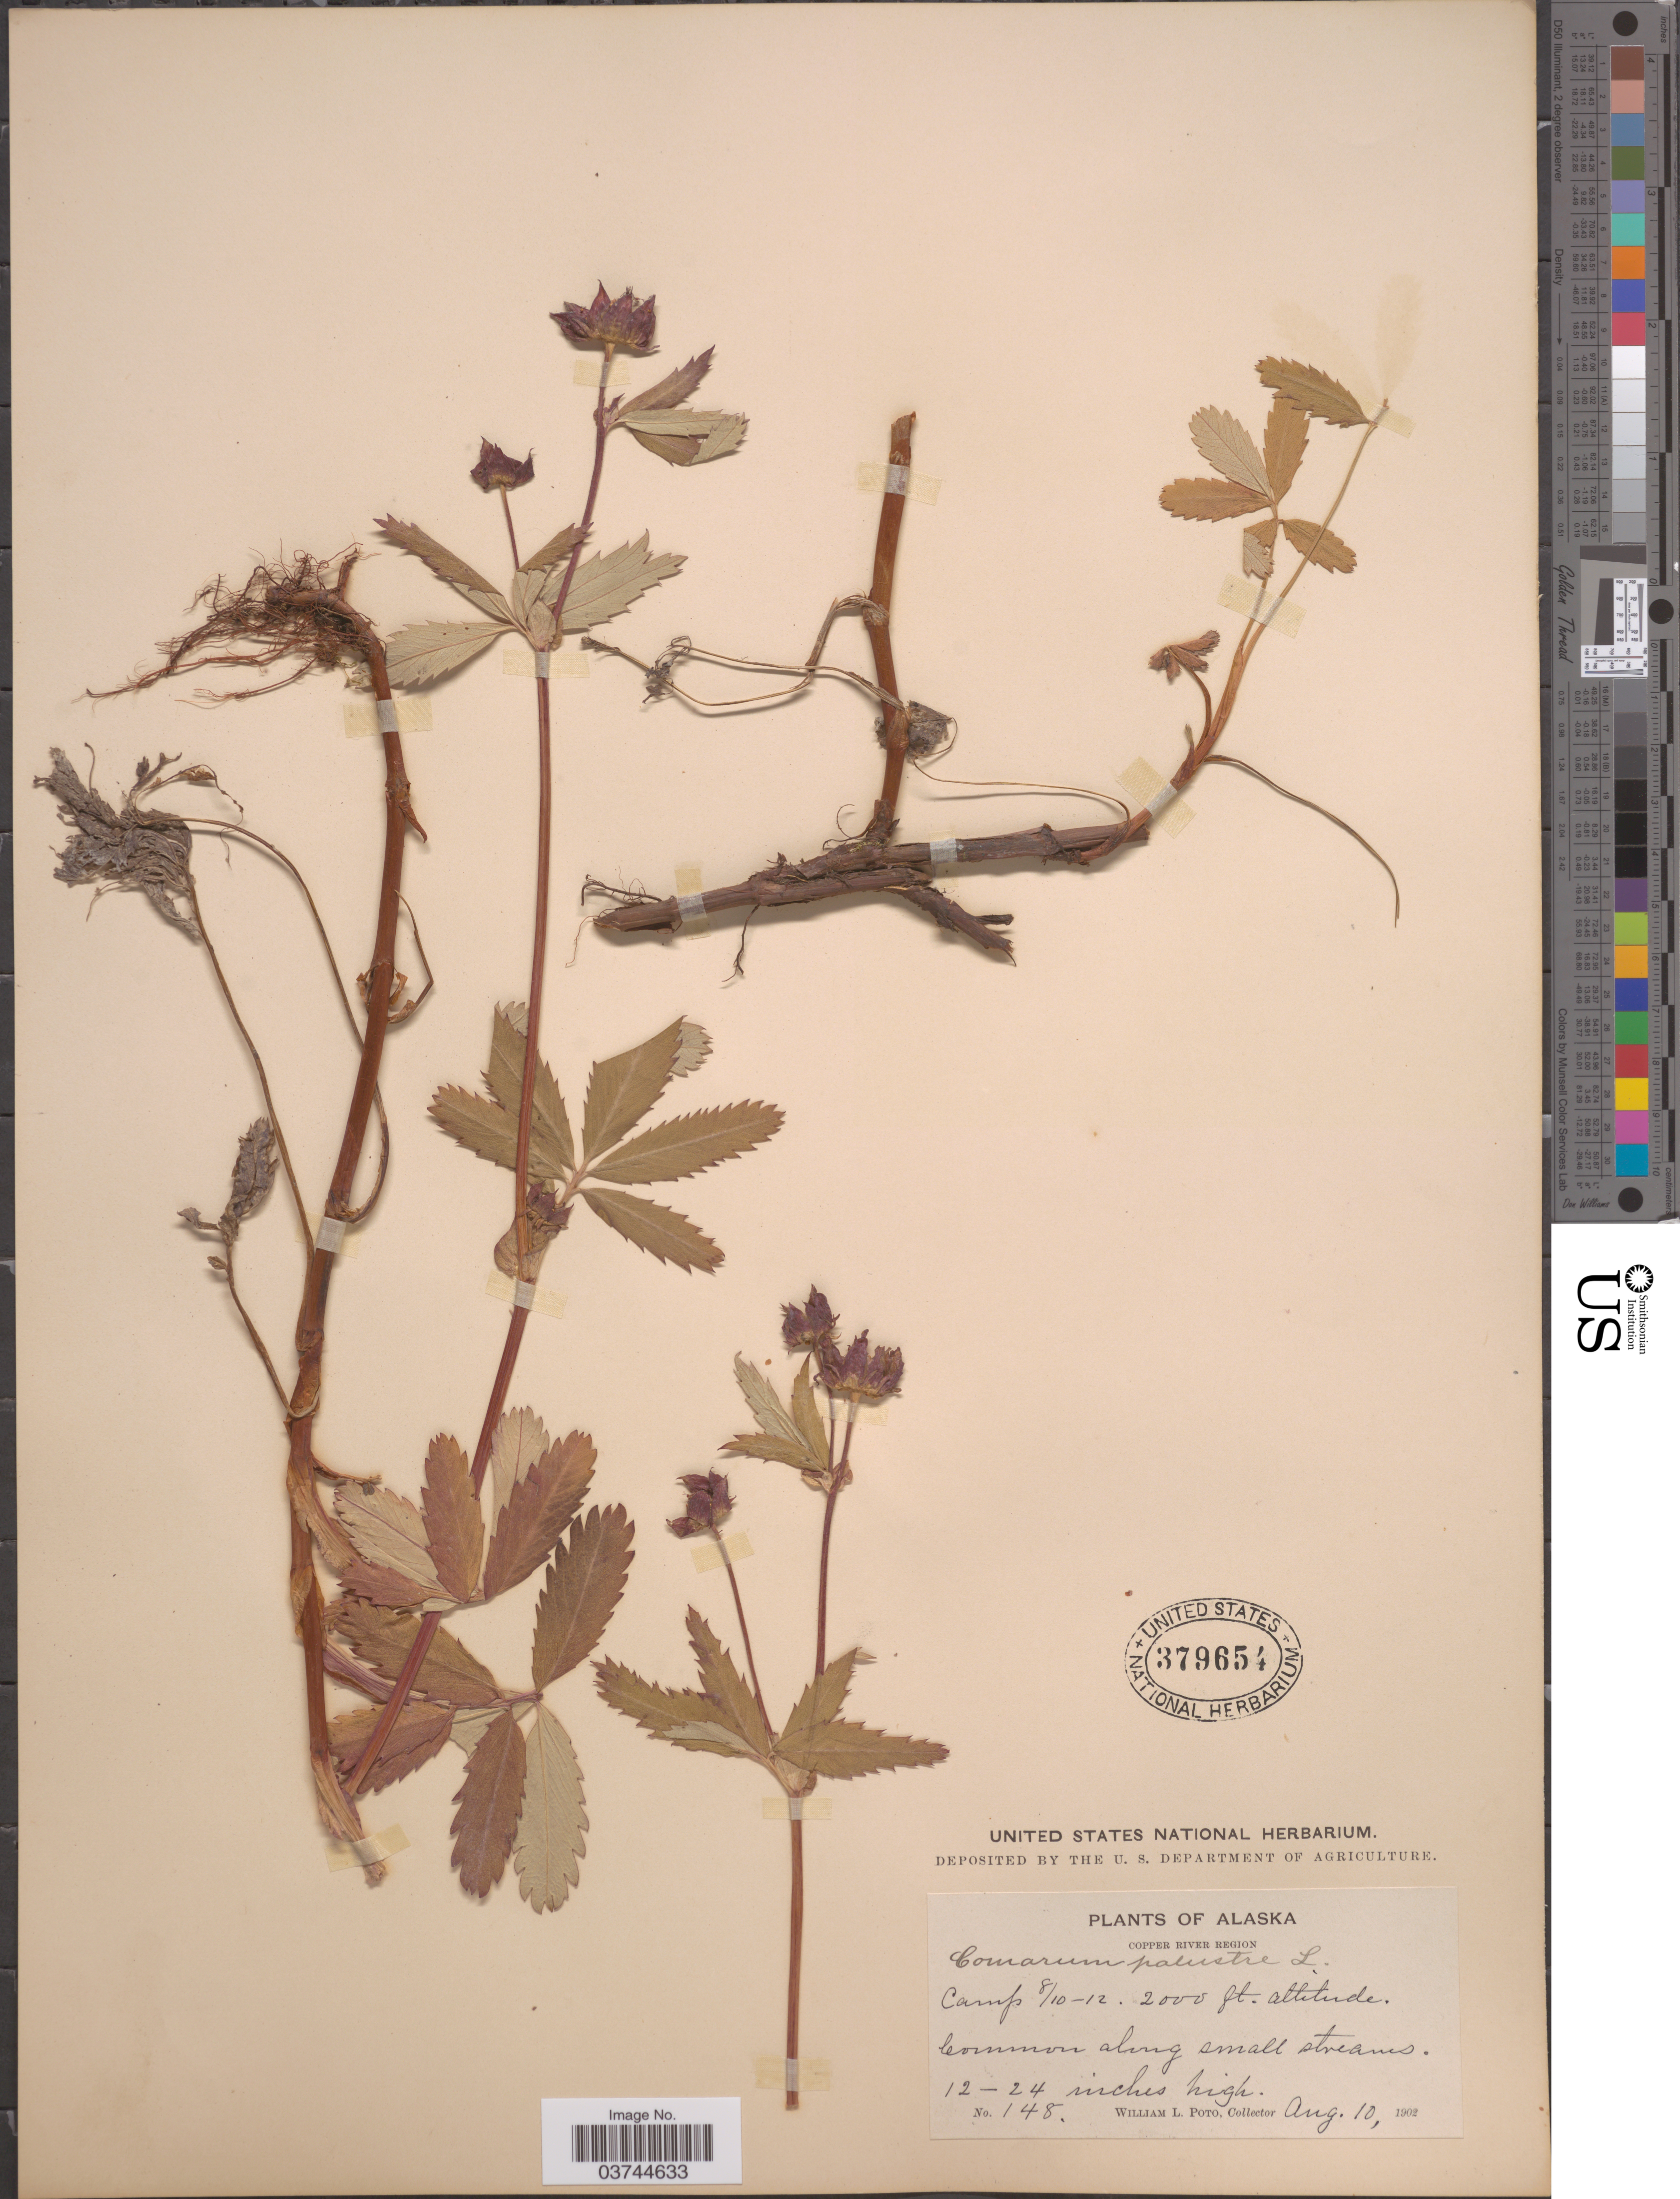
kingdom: Plantae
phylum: Tracheophyta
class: Magnoliopsida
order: Rosales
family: Rosaceae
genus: Comarum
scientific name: Comarum palustre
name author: L.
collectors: W. Poto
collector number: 148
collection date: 1902-08-10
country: United States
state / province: Alaska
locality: Copper River Region. Camp 8/10-12.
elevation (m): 610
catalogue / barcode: US 379654